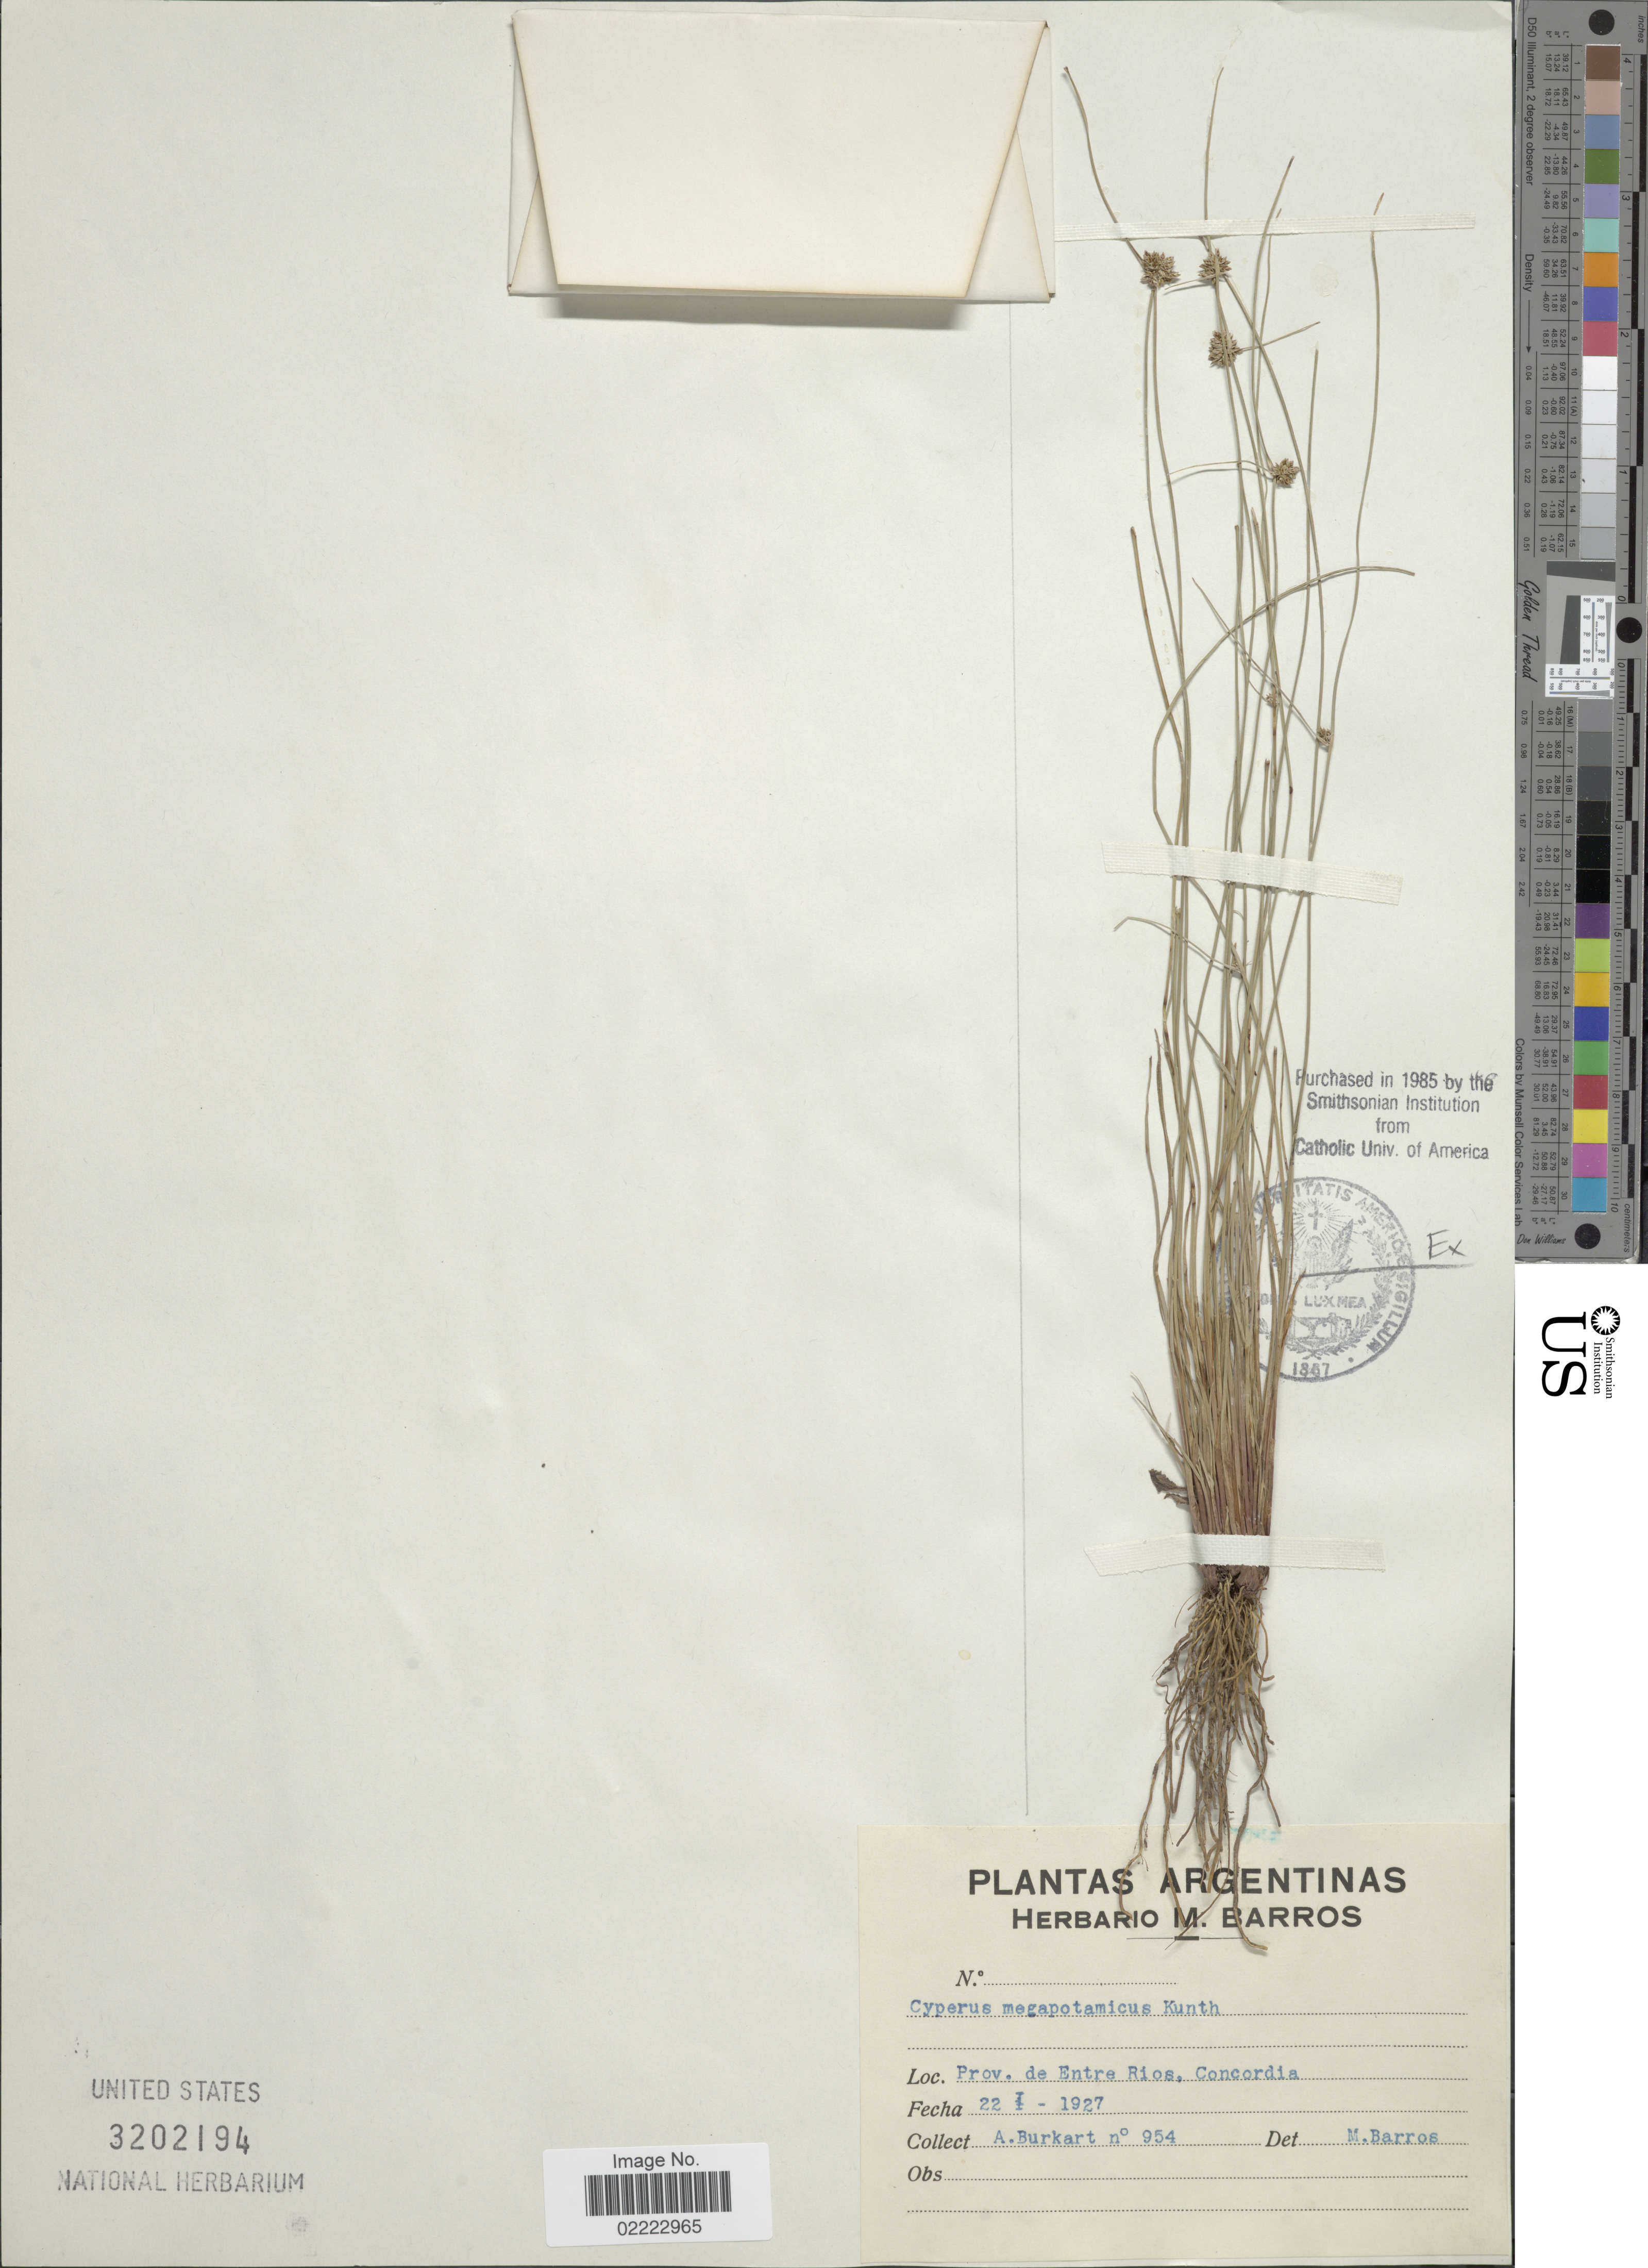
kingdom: Plantae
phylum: Tracheophyta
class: Liliopsida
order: Poales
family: Cyperaceae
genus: Cyperus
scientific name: Cyperus megapotamicus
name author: (A. Dietr.) Kunth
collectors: A. E. Burkart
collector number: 954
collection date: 1927-01-22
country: Argentina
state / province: Entre Rios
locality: Prov. de Entre Rios, Concordia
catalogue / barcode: US 3202194